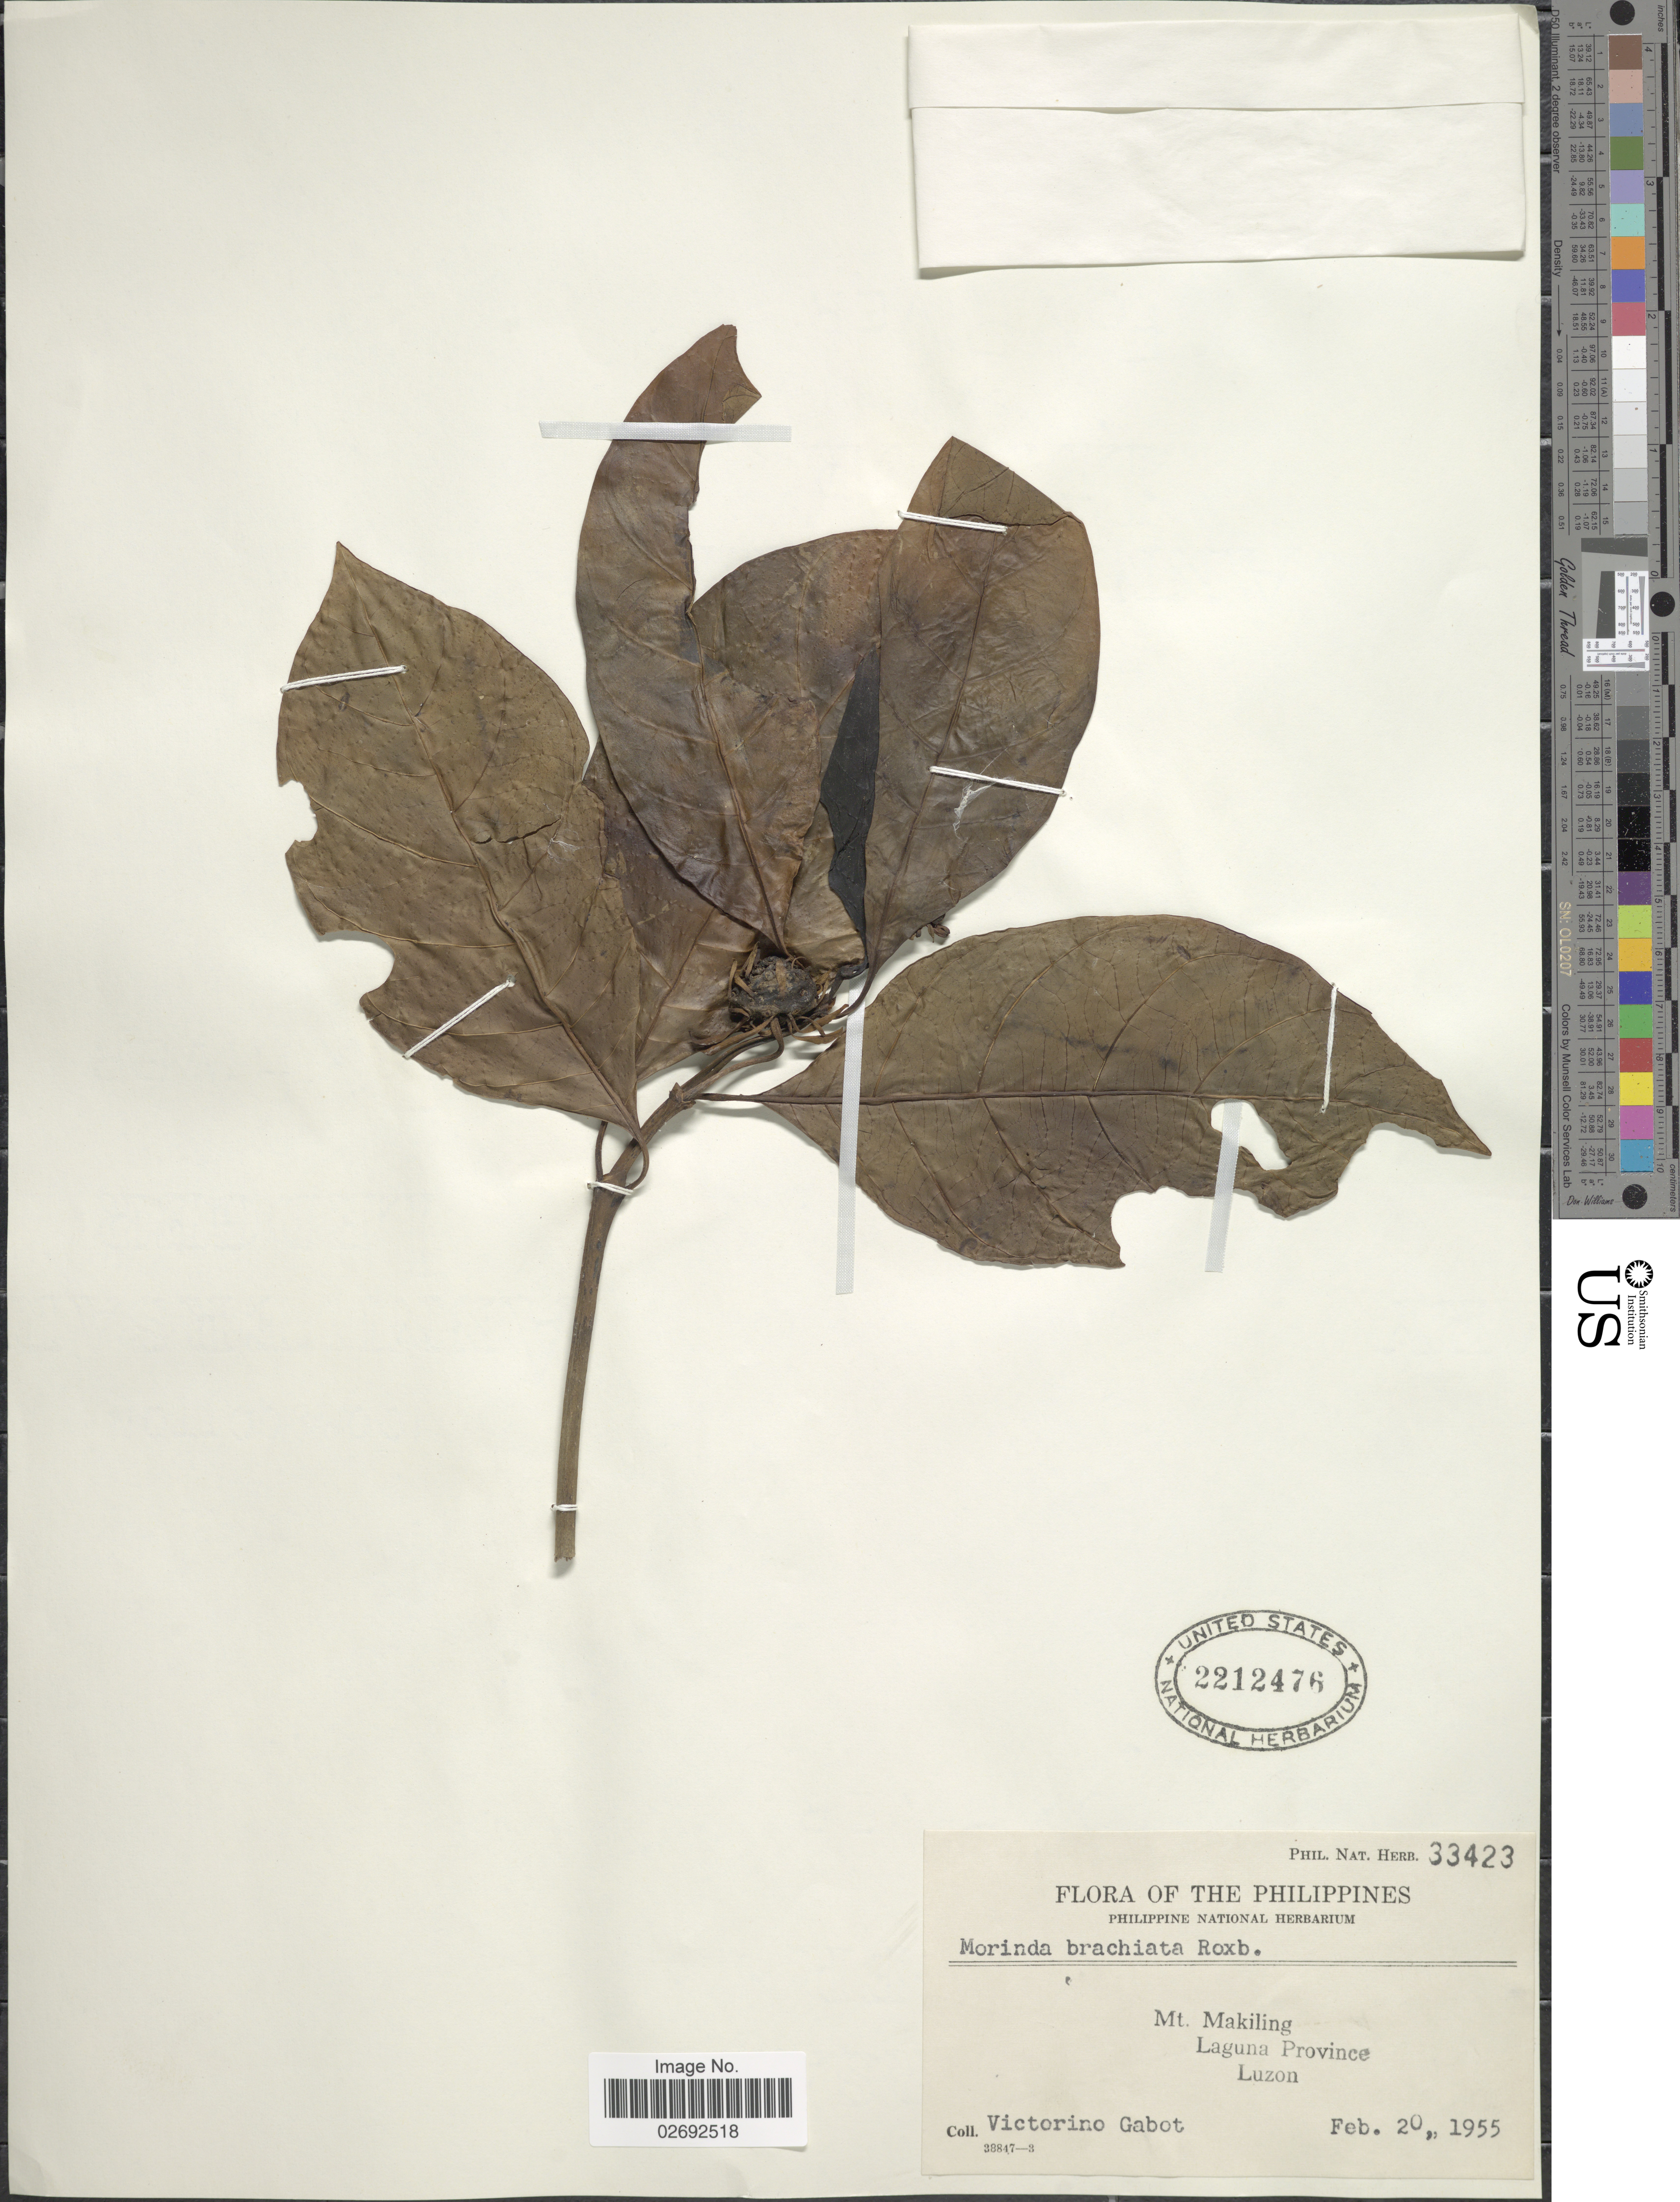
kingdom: Plantae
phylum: Tracheophyta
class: Magnoliopsida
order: Gentianales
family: Rubiaceae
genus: Morinda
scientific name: Morinda bracteata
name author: Roxb.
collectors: V. Gabot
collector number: Phil. Nat. Herb. 33423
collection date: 1955-02-20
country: Philippines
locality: Mt. Makiling, Laguna Province, Luzon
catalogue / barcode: US 2212476